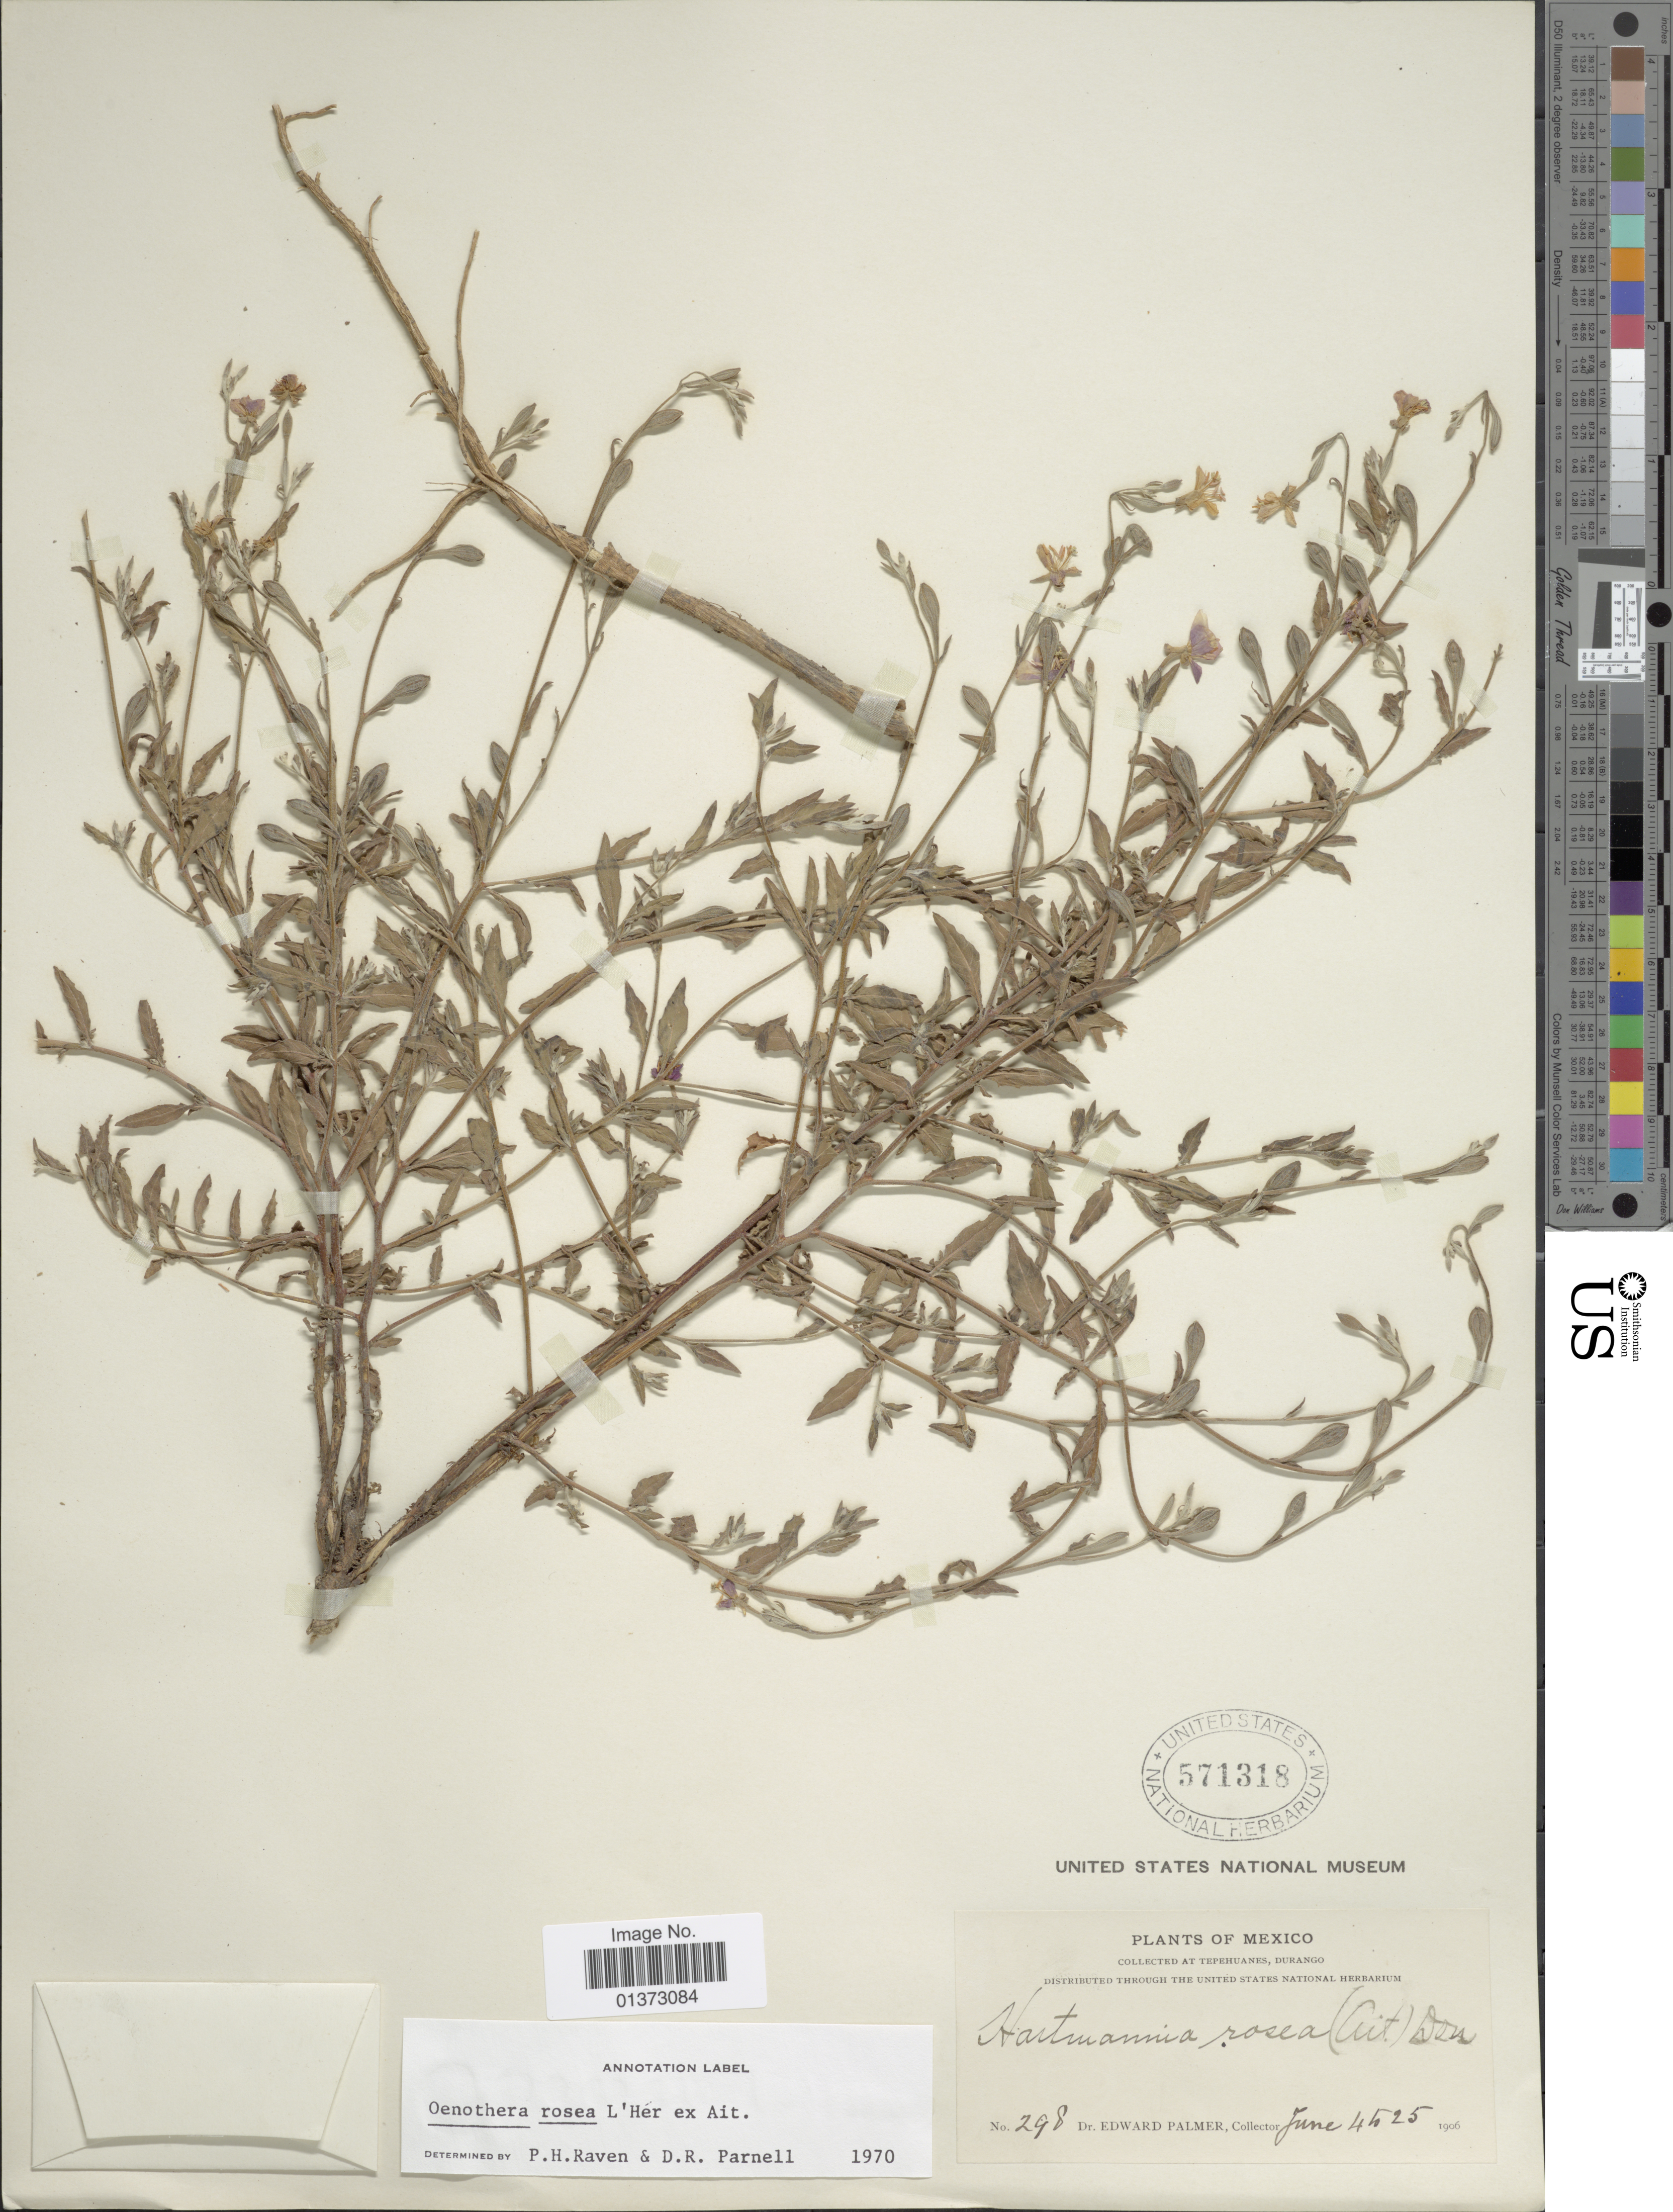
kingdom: Plantae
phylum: Tracheophyta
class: Magnoliopsida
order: Myrtales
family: Onagraceae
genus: Oenothera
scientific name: Oenothera rosea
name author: L'Hér. ex Aiton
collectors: E. Palmer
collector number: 298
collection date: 1906-06-04/1906-06-25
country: Mexico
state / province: Durango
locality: Tepehuanes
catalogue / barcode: US 571318